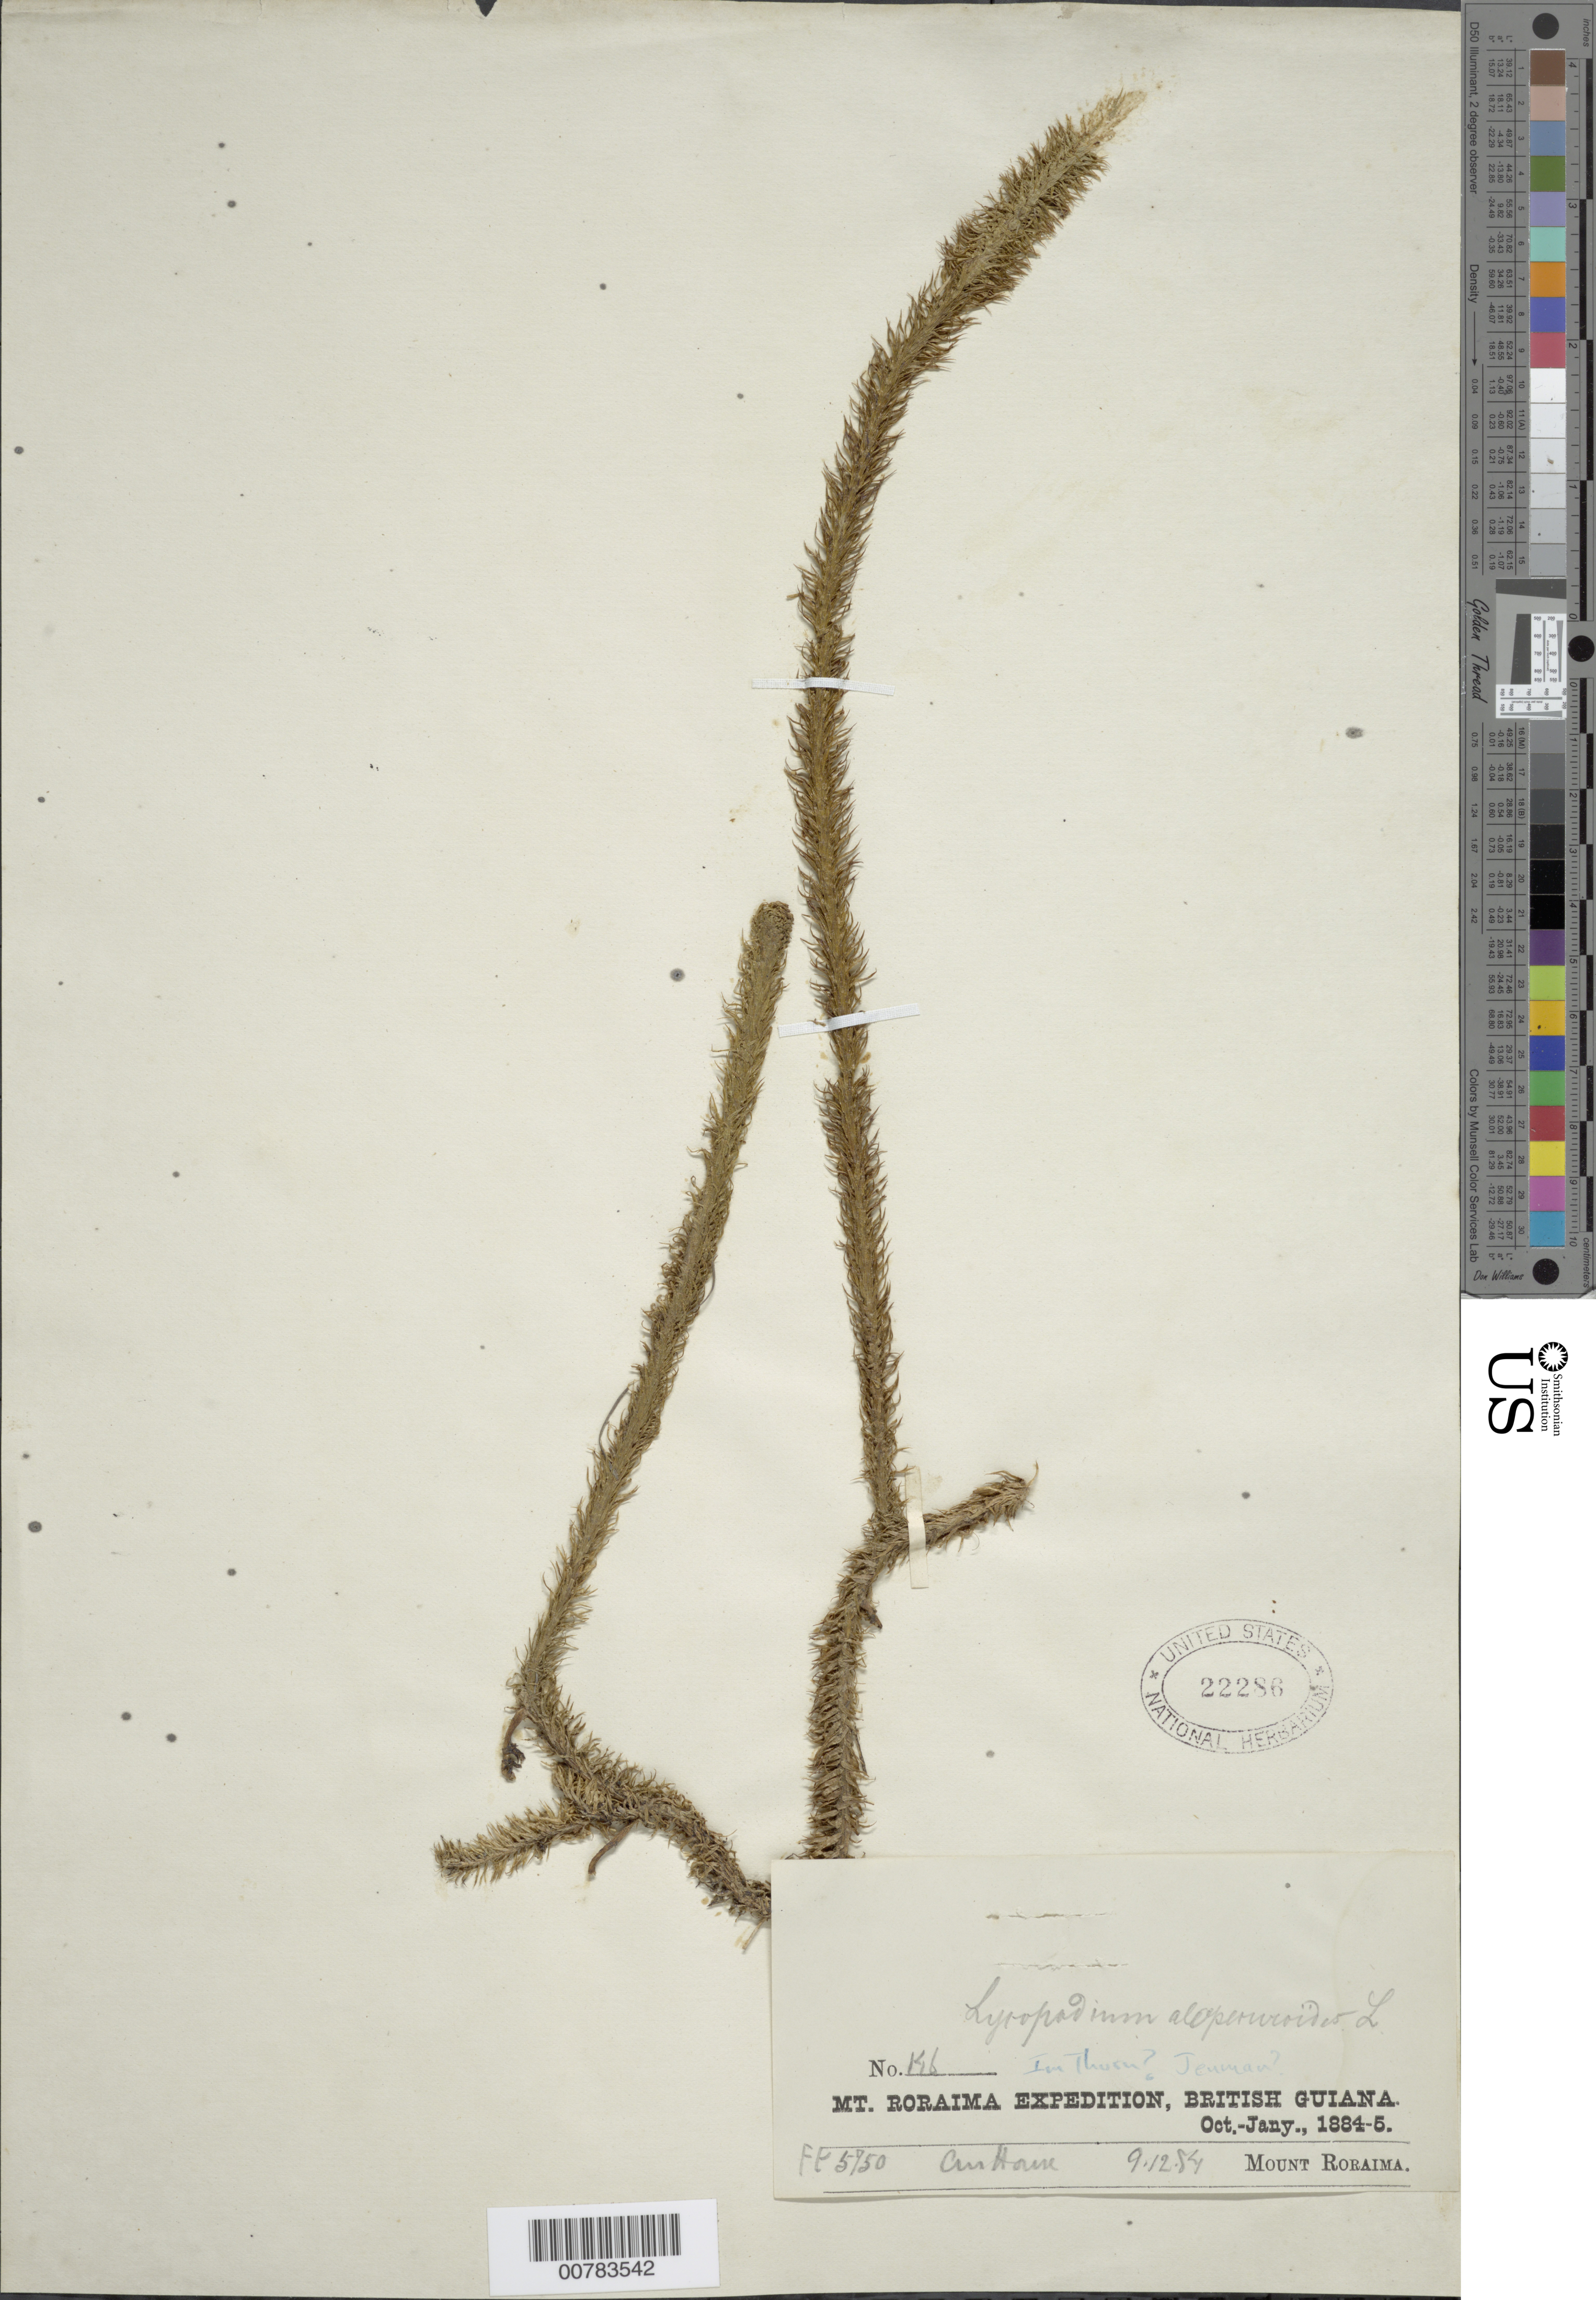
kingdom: Plantae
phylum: Tracheophyta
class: Lycopodiopsida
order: Lycopodiales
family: Lycopodiaceae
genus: Lycopodiella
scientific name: Lycopodiella alopecuroides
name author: (L.) Cranfill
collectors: A. House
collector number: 146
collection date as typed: Transcribed d/m/y: 9/12/84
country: Guyana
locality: Mt. Roraima, British Guiana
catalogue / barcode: US 22286